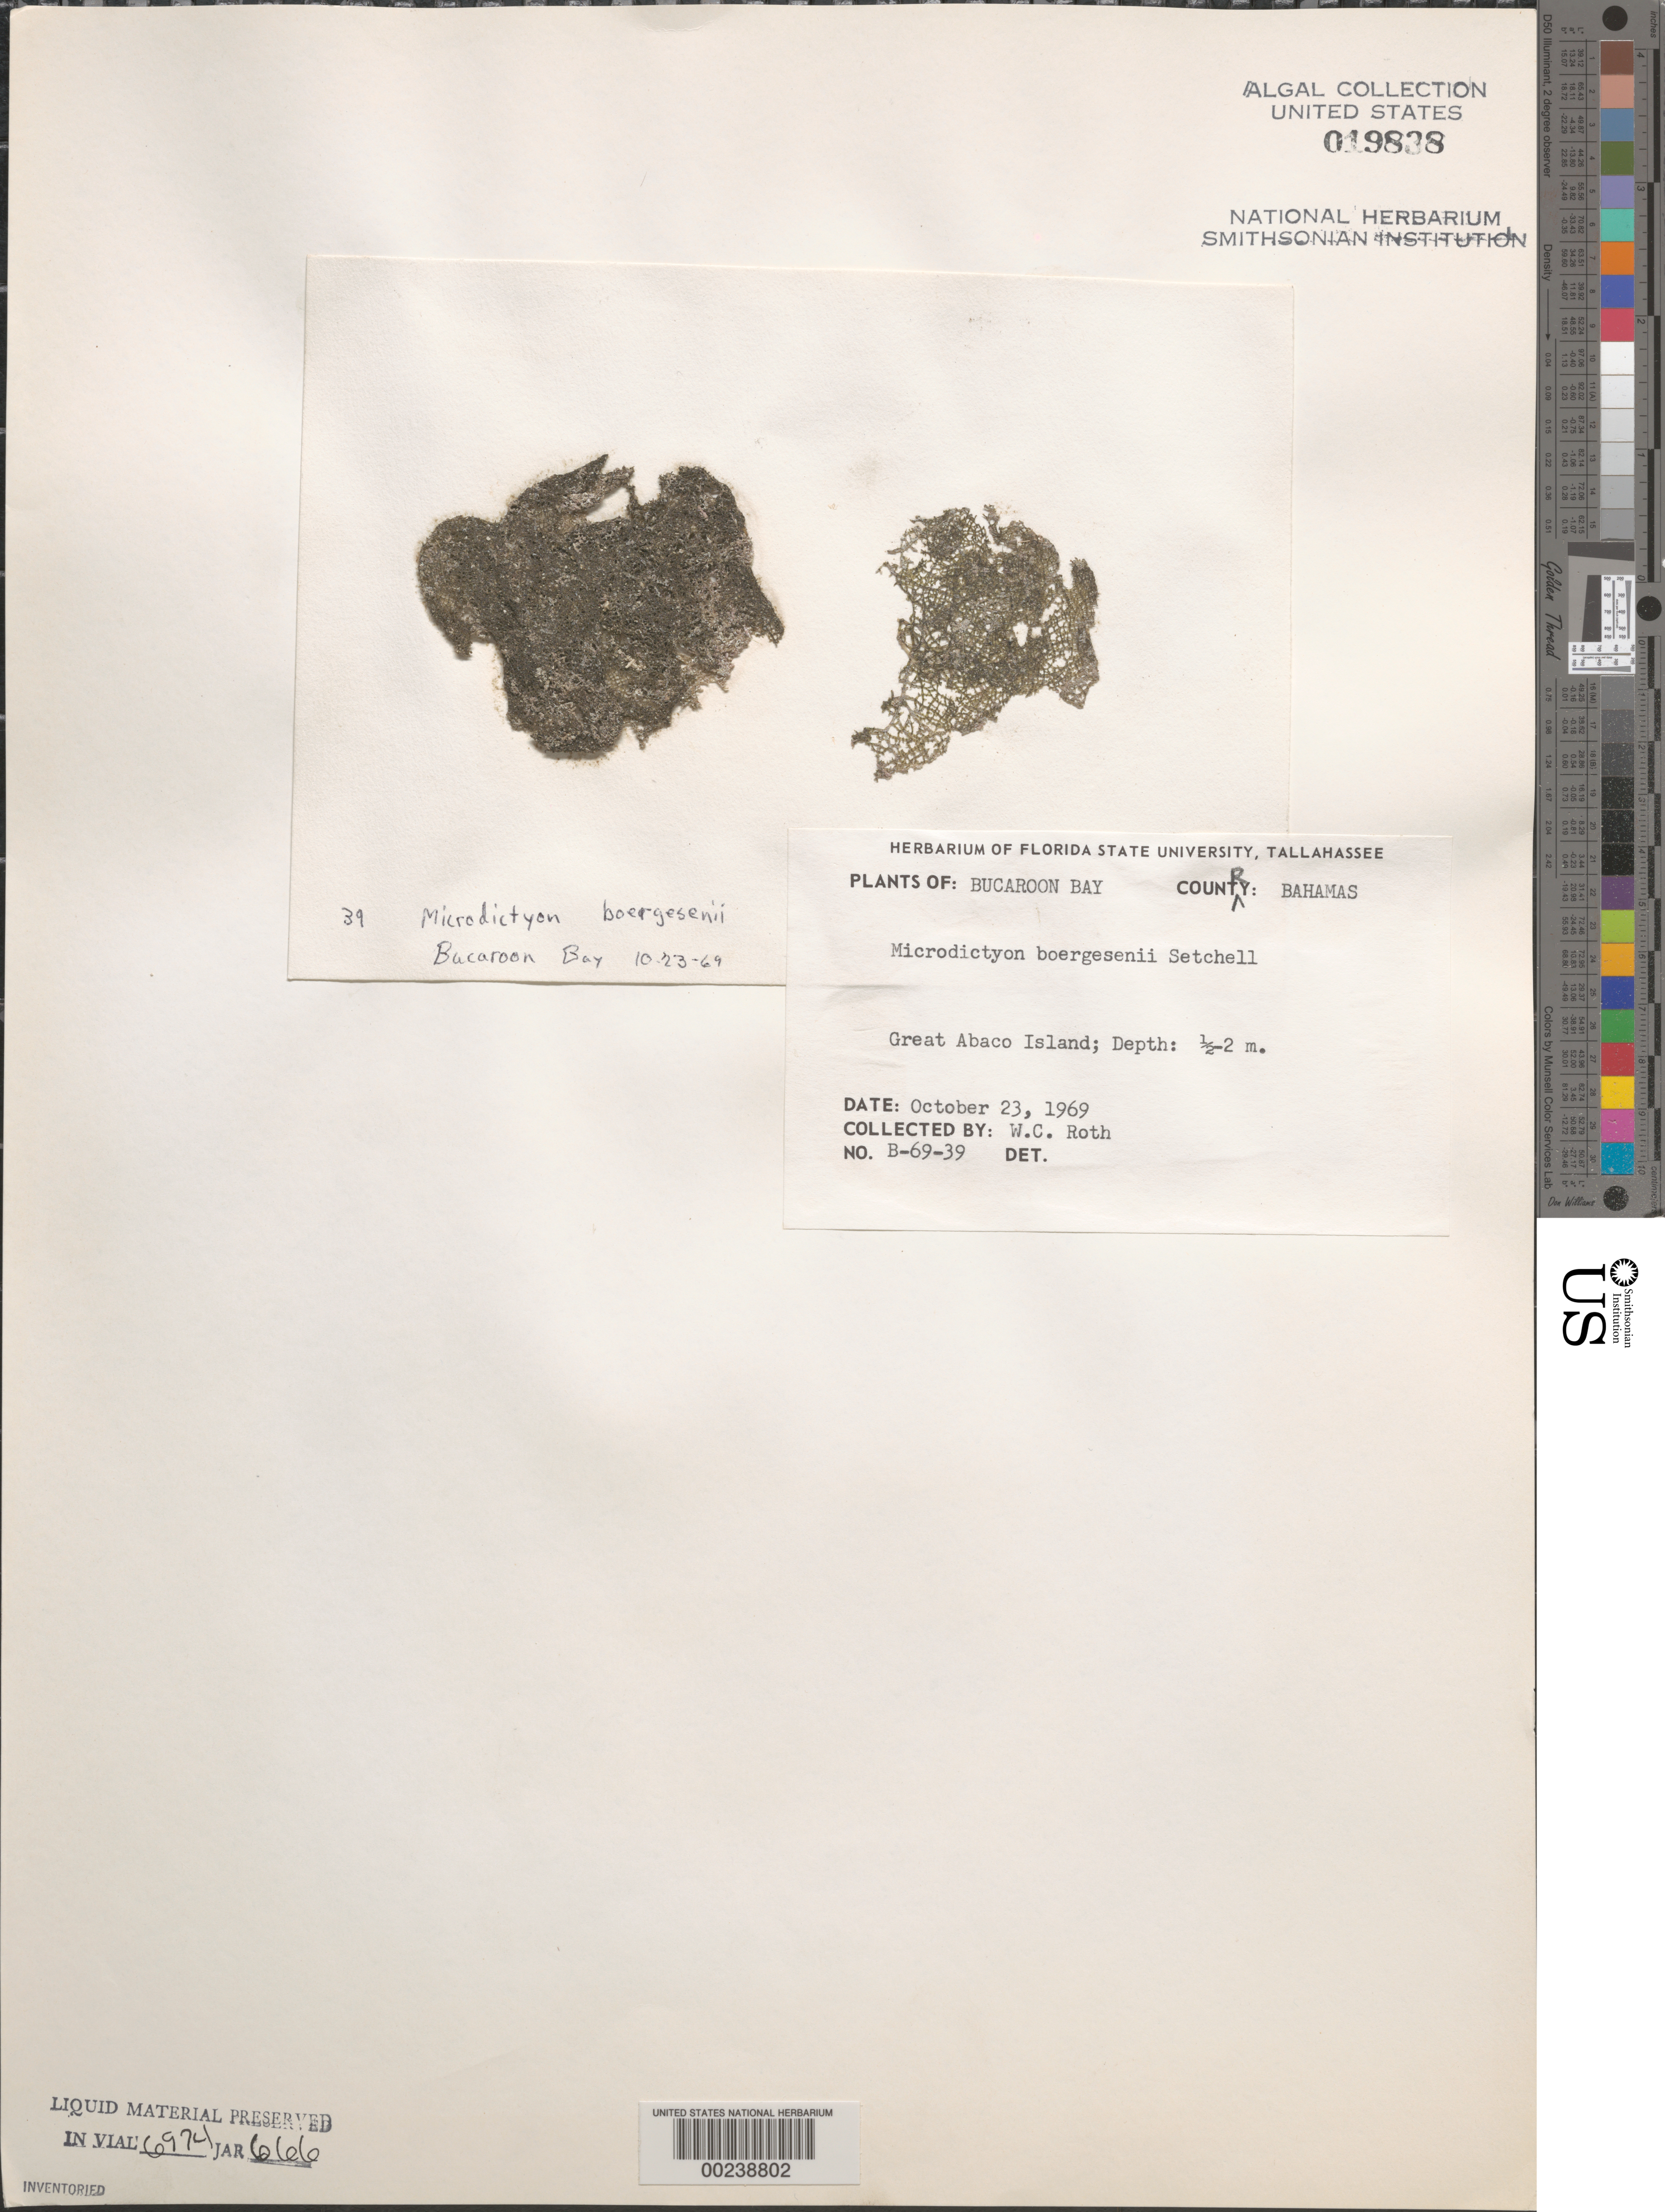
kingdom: Plantae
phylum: Chlorophyta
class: Ulvophyceae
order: Cladophorales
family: Anadyomenaceae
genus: Microdictyon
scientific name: Microdictyon boergesenii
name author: Setch.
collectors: W. C. Roth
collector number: B-69-39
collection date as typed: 23 Oct 1969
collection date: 1969-10-23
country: Bahamas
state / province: Abaco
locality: Buckaroon bay, great abaco island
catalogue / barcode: US 19838